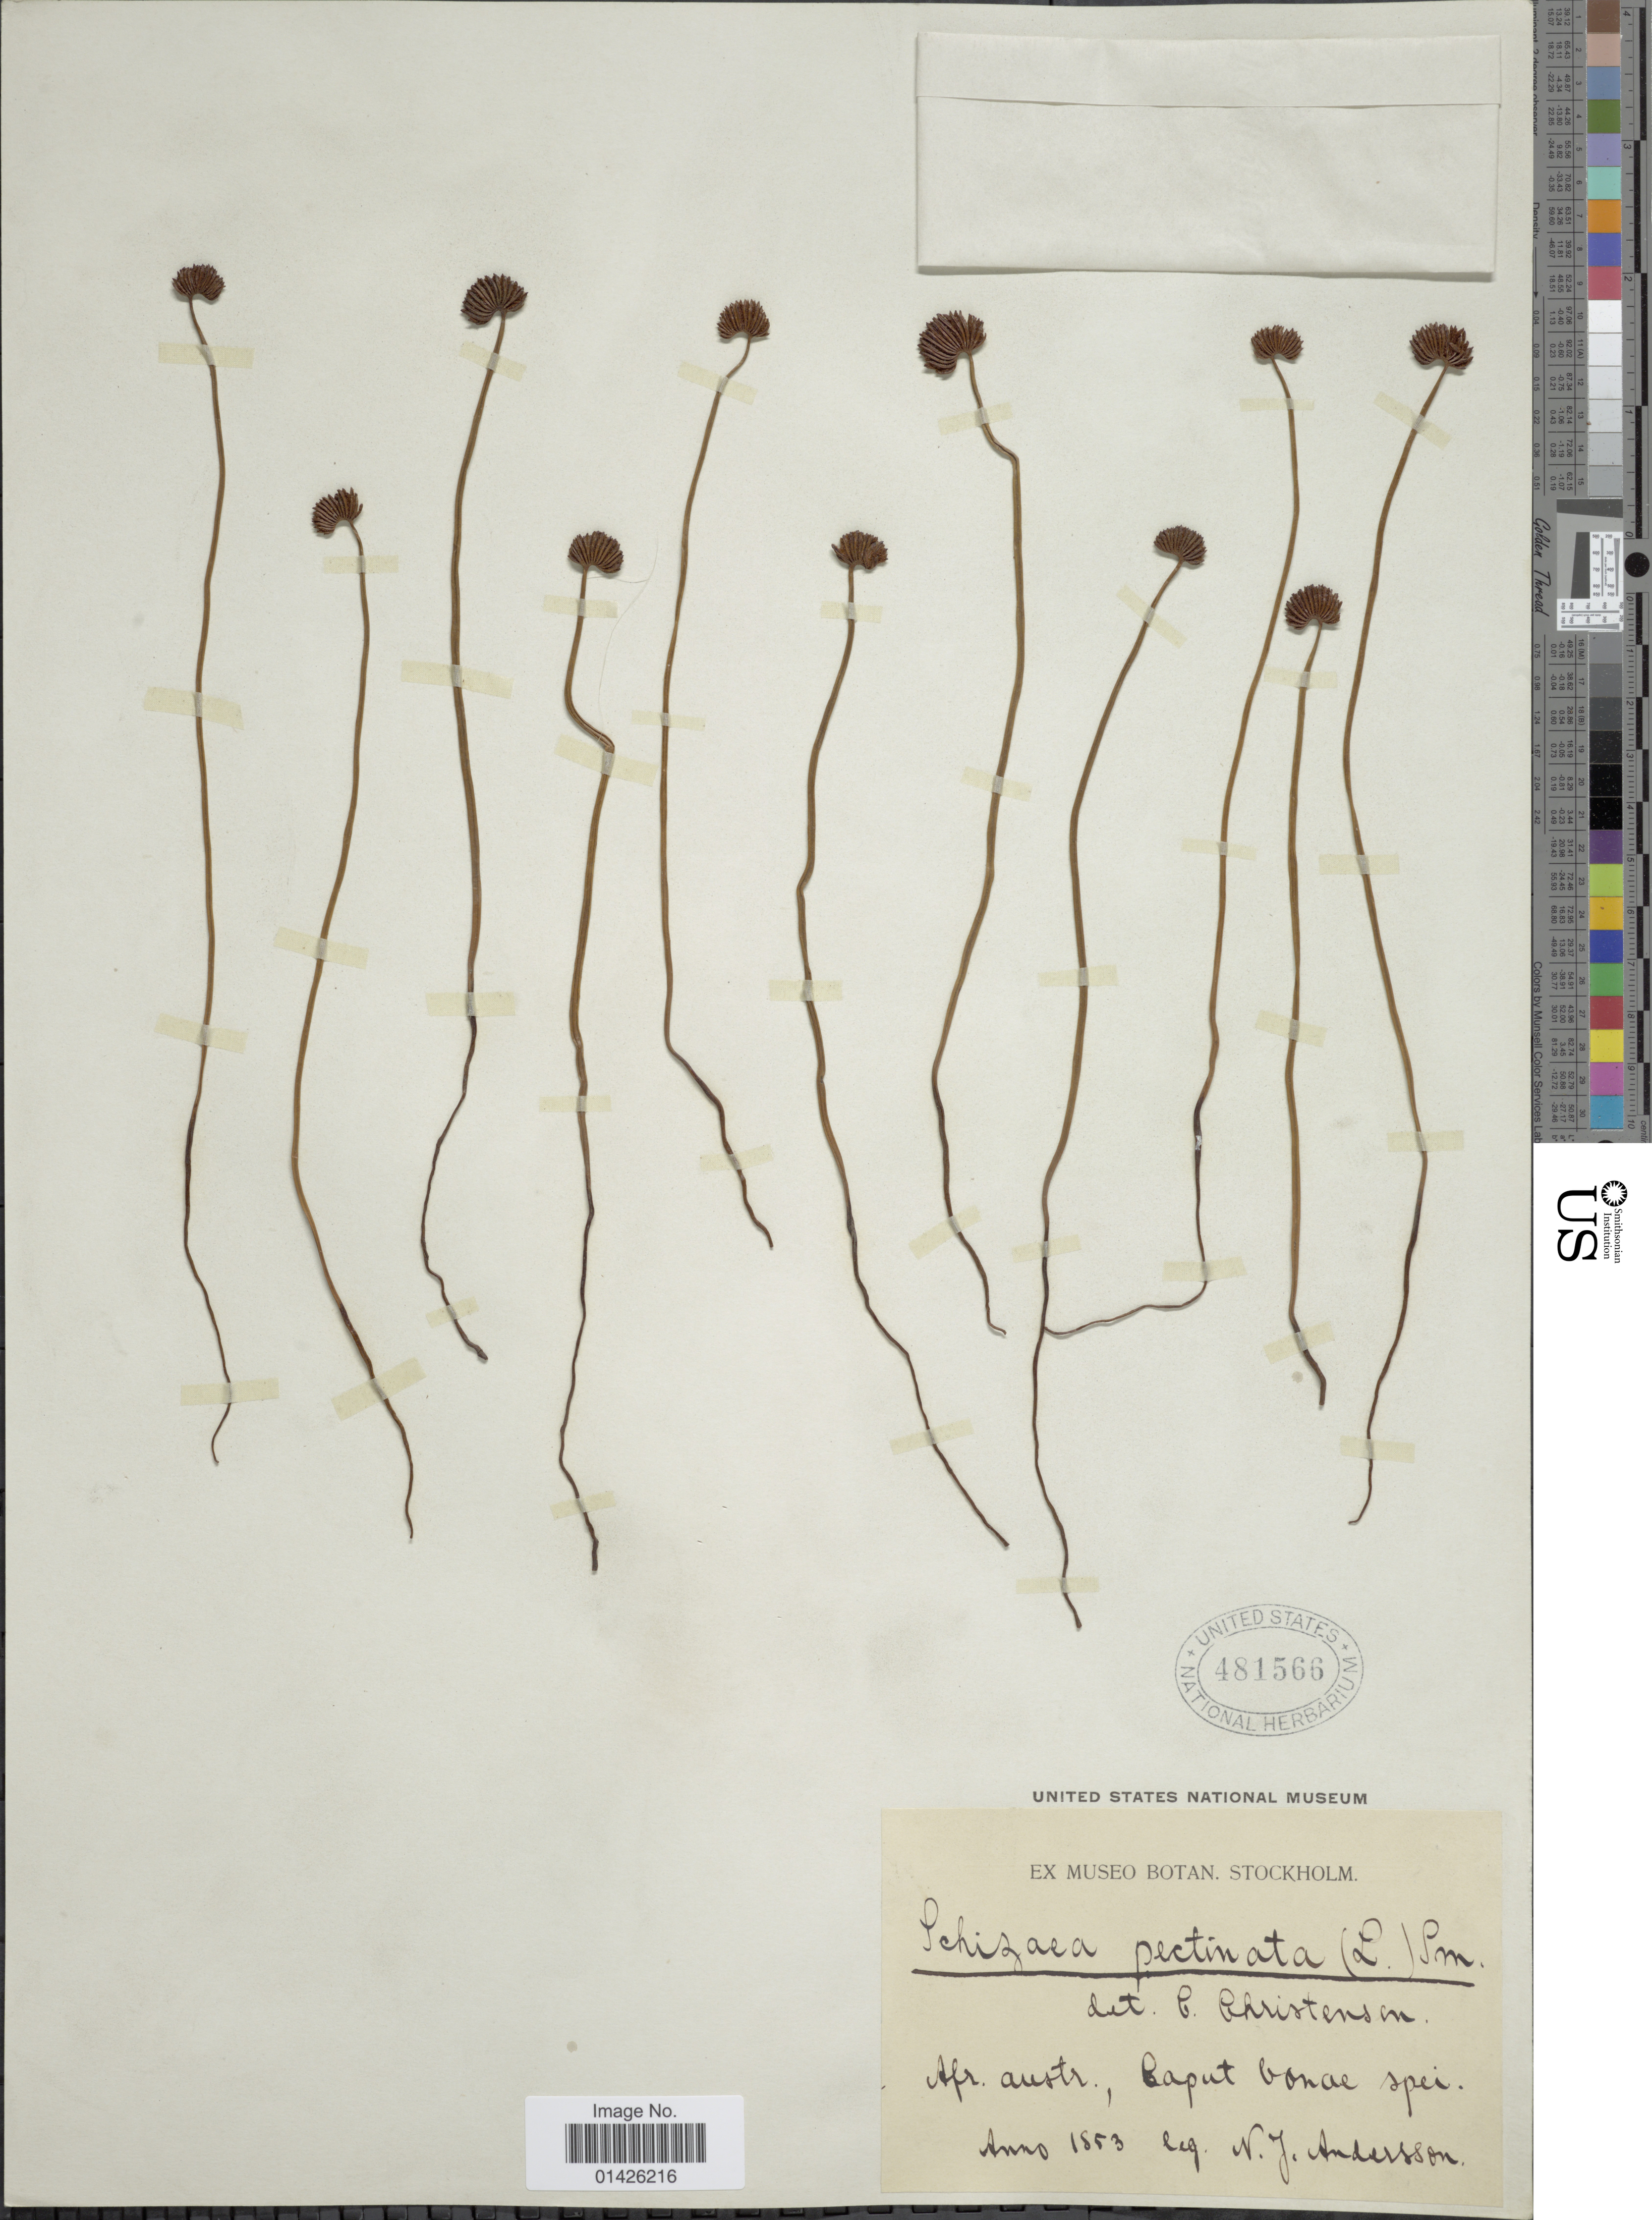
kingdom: Plantae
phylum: Tracheophyta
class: Polypodiopsida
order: Schizaeales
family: Schizaeaceae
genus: Schizaea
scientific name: Schizaea pectinata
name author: (L.) Sw.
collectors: N. J. Andersson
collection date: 1853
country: South Africa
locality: Afr austr, Caput bonae spei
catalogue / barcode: US 481566